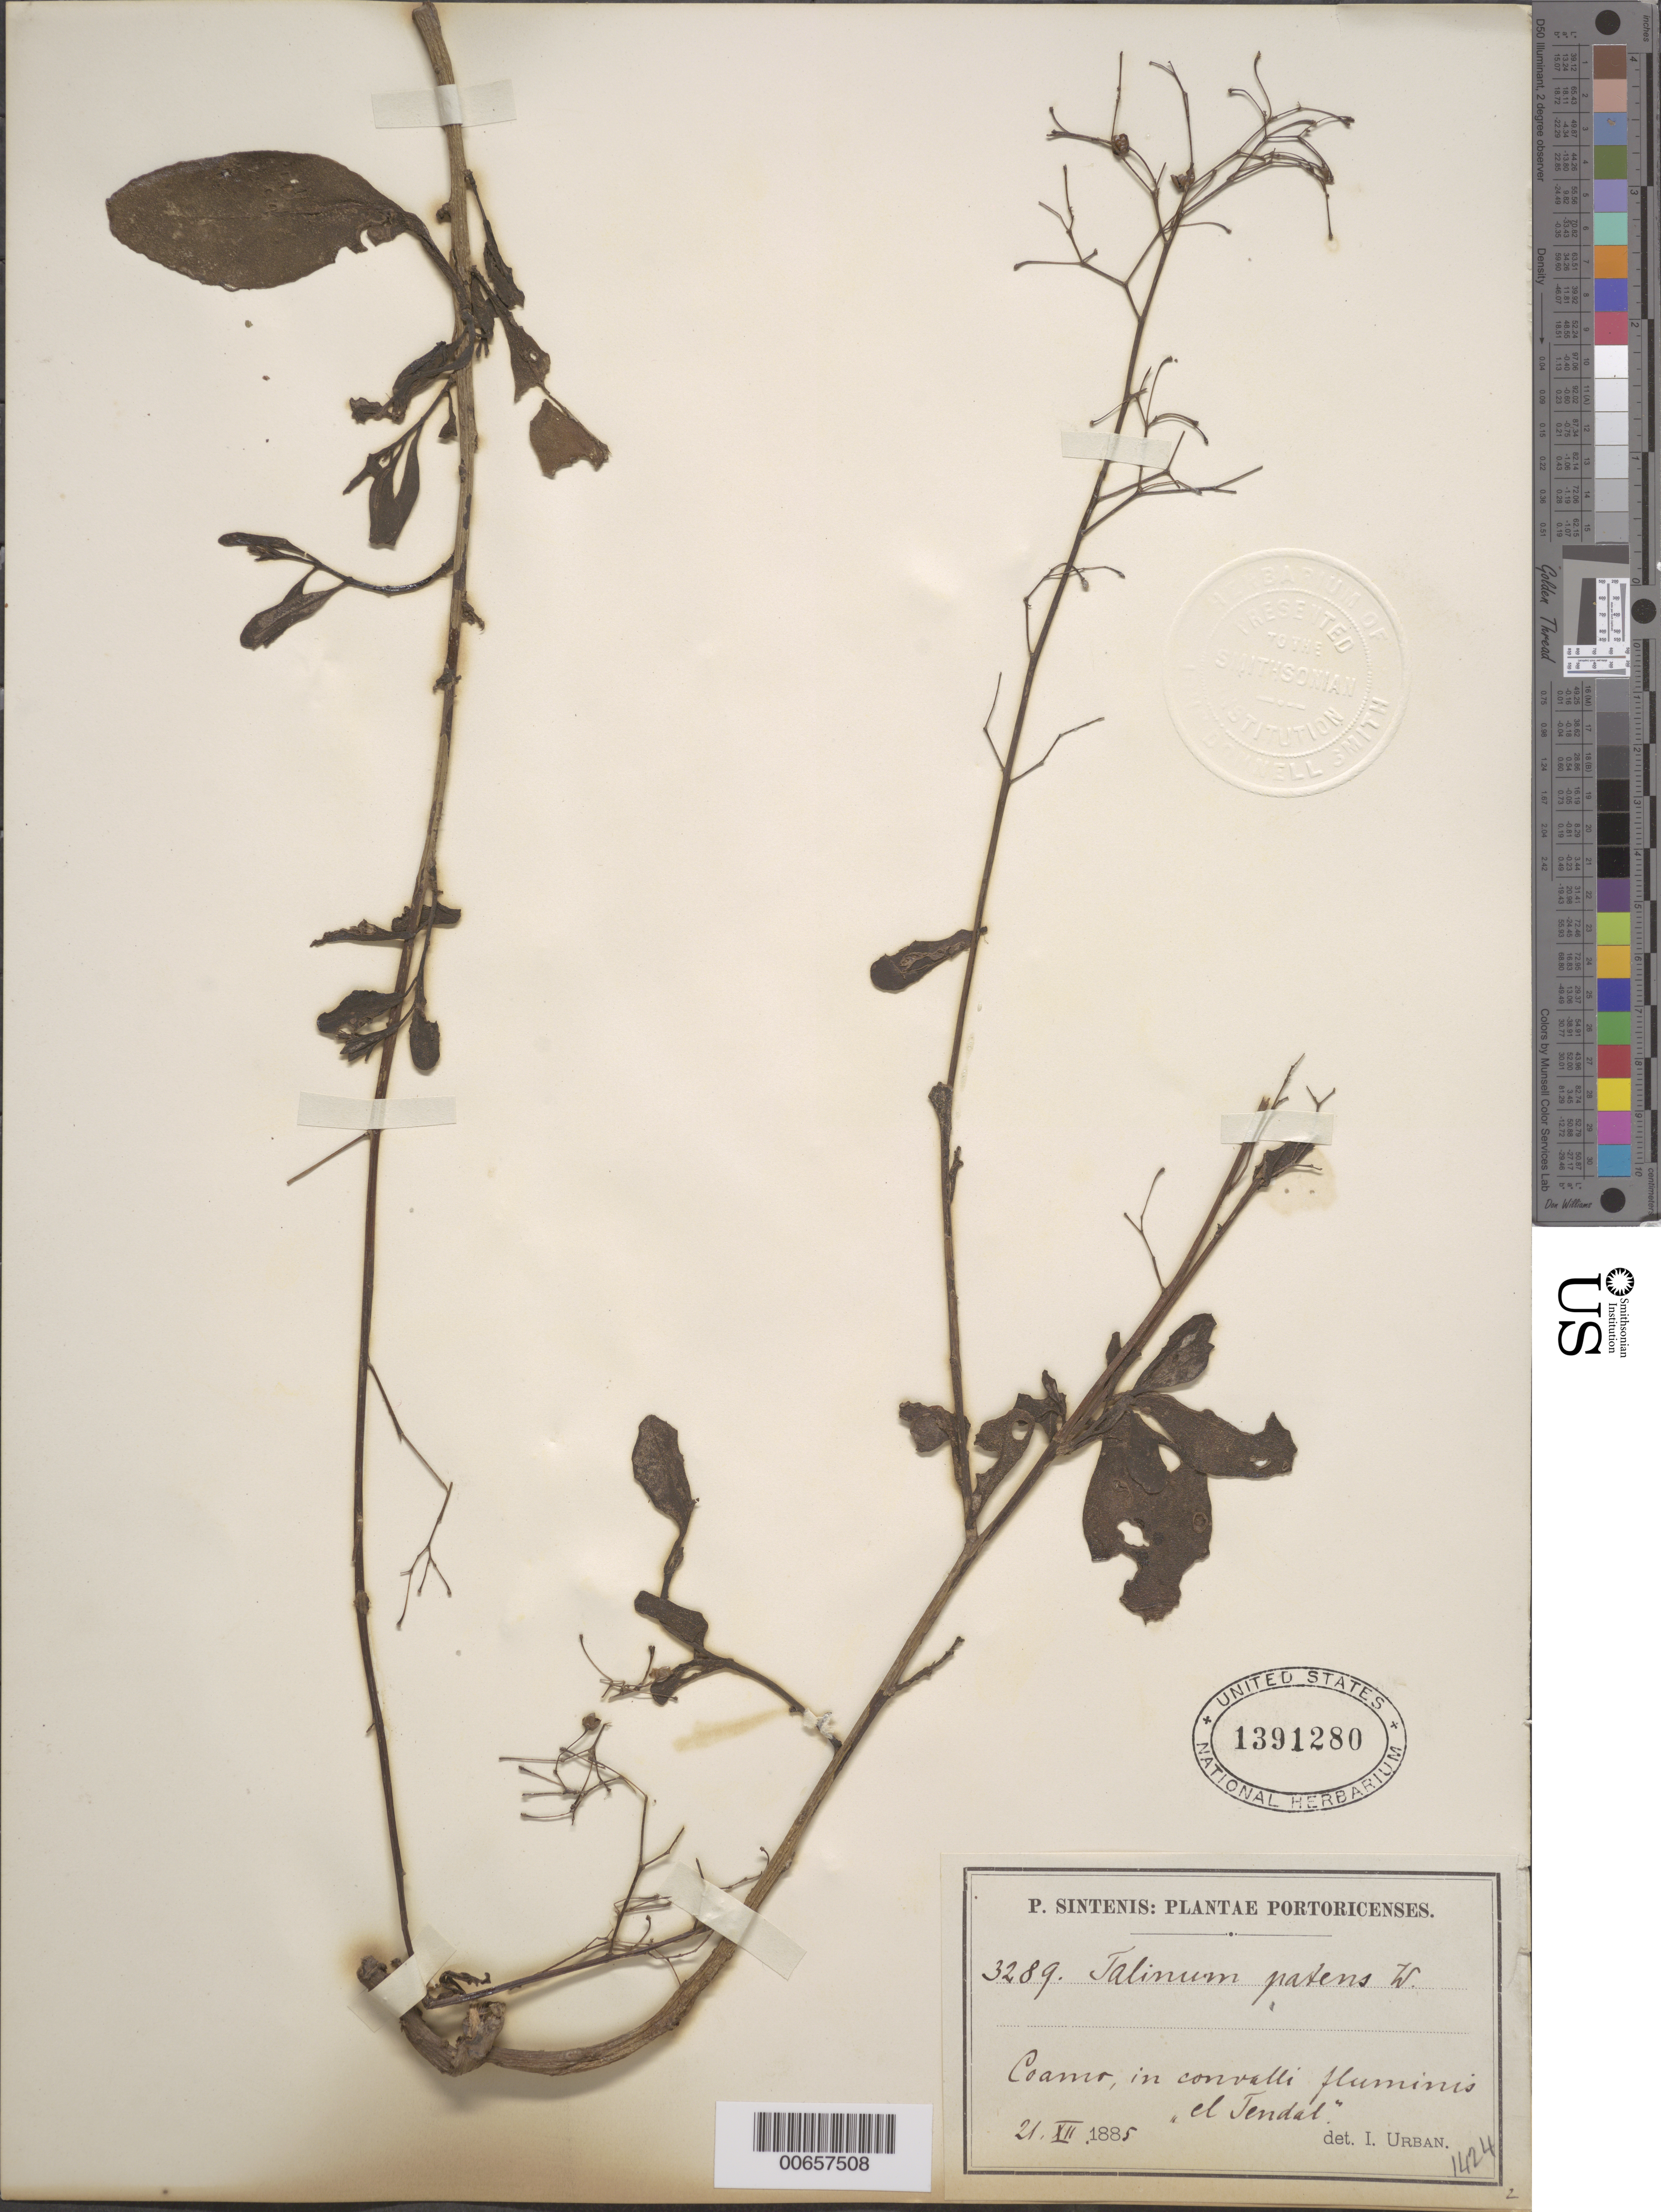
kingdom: Plantae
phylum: Tracheophyta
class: Magnoliopsida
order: Caryophyllales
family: Talinaceae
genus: Talinum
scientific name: Talinum patens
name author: Willd.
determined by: Urban, Ignatz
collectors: P. Sintenis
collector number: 3289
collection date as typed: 21 Dec 1885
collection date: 1885-12-21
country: Puerto Rico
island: Greater Antilles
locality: Coamo, in convalli fluminis el Tendal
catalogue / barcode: US 1391280